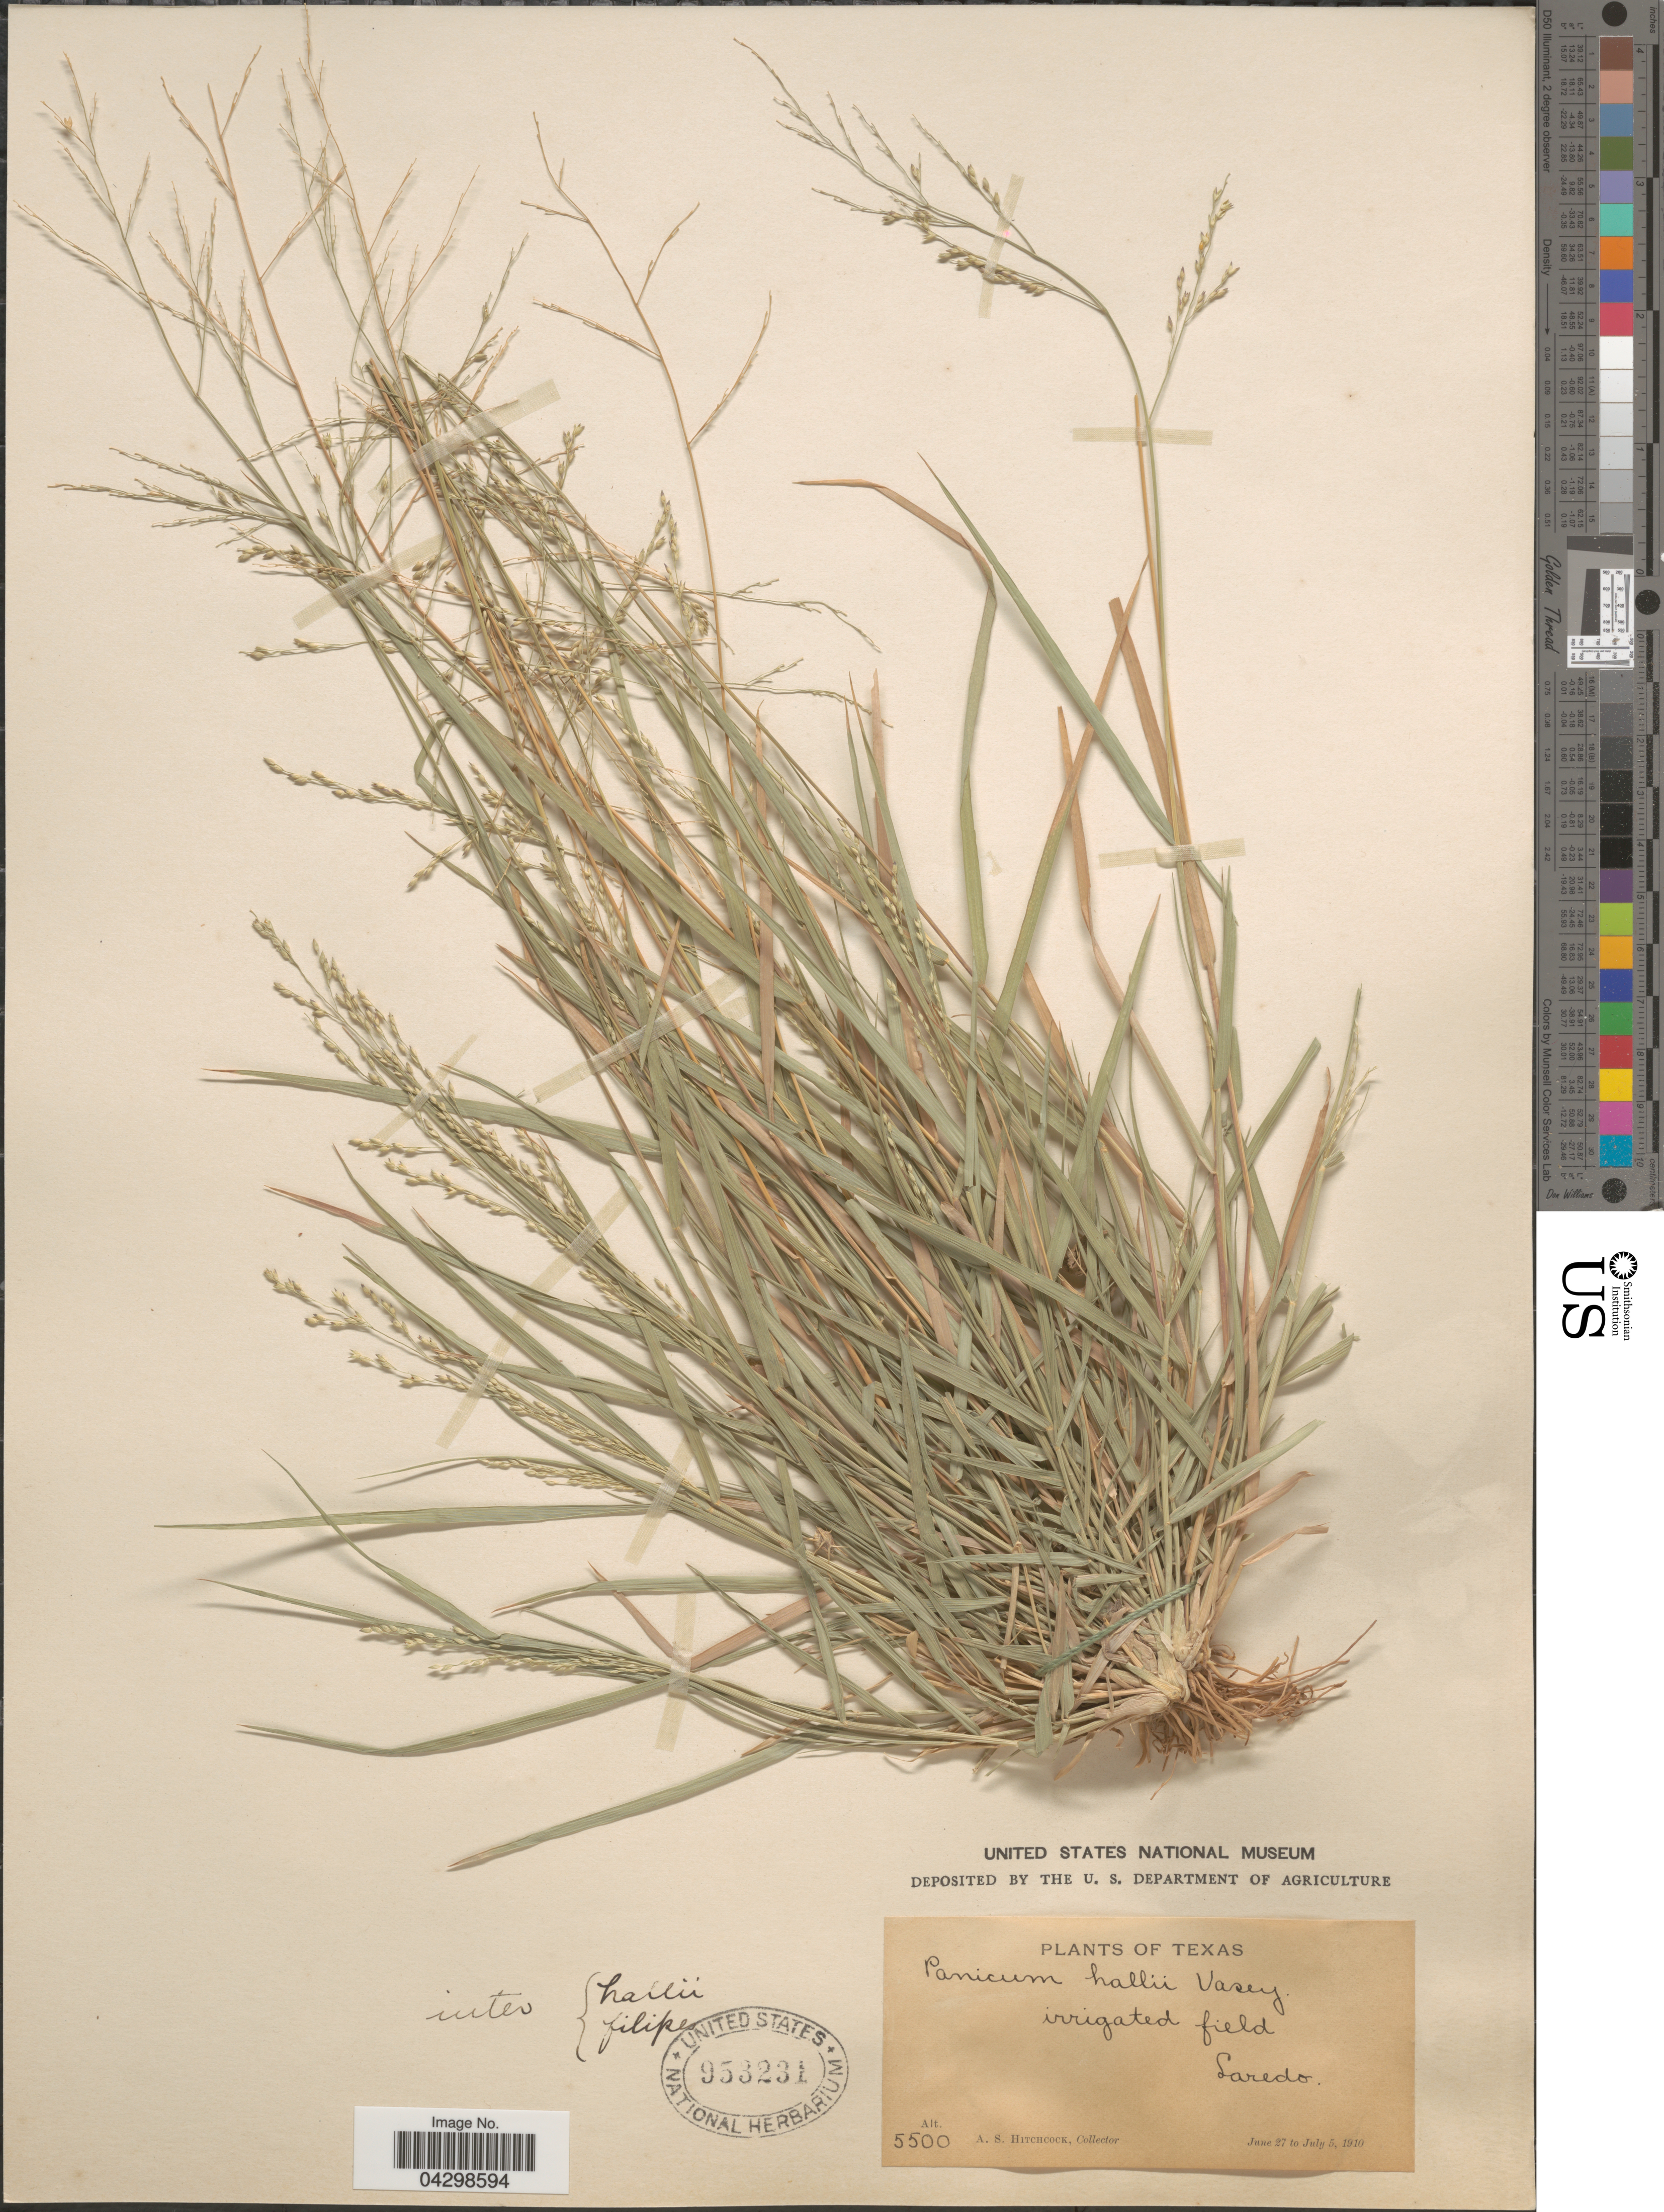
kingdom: Plantae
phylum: Tracheophyta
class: Liliopsida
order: Poales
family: Poaceae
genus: Panicum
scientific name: Panicum hallii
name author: Vasey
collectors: A. S. Hitchcock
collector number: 5500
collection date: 1910-06-27/1910-07-05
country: United States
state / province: Texas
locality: Irrigated field. Laredo.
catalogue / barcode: US 953231